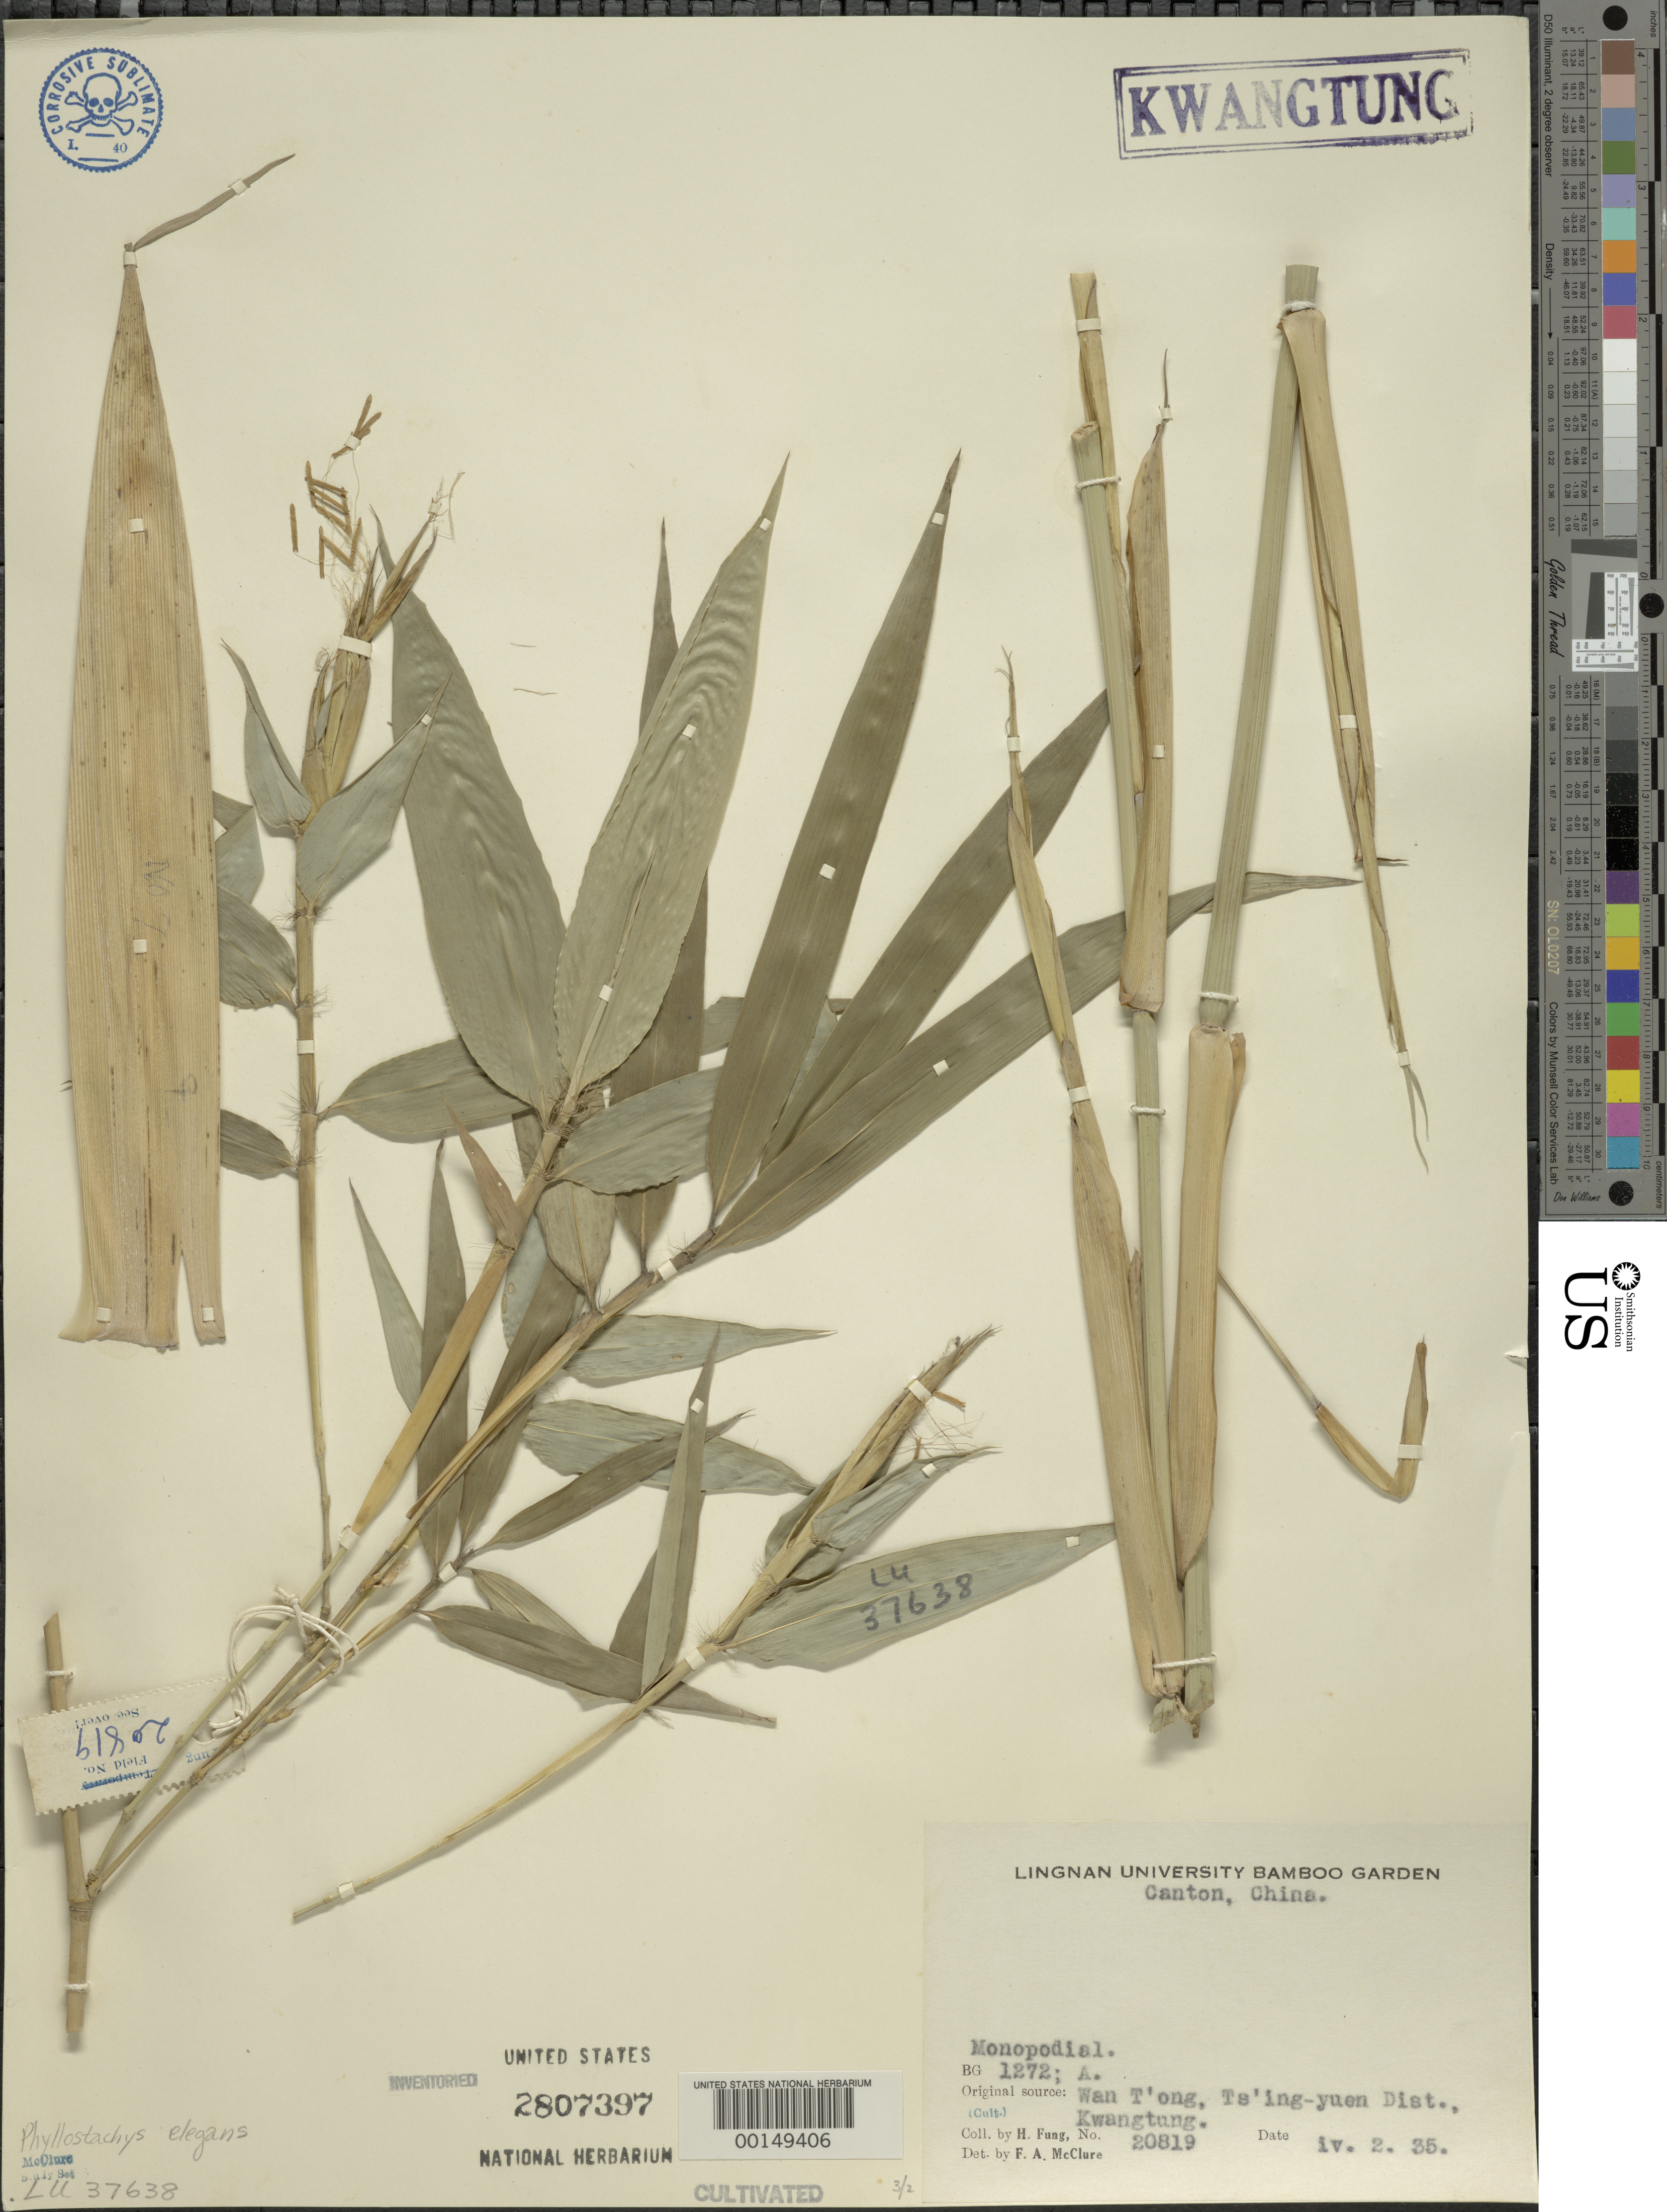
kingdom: Plantae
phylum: Tracheophyta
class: Liliopsida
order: Poales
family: Poaceae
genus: Phyllostachys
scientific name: Phyllostachys elegans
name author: McClure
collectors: H. L. Fung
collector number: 20819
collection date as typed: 02 Apr 1935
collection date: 1935-04-02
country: China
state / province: Guangdong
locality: Canton, lingnan univ. bg.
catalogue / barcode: US 2807397